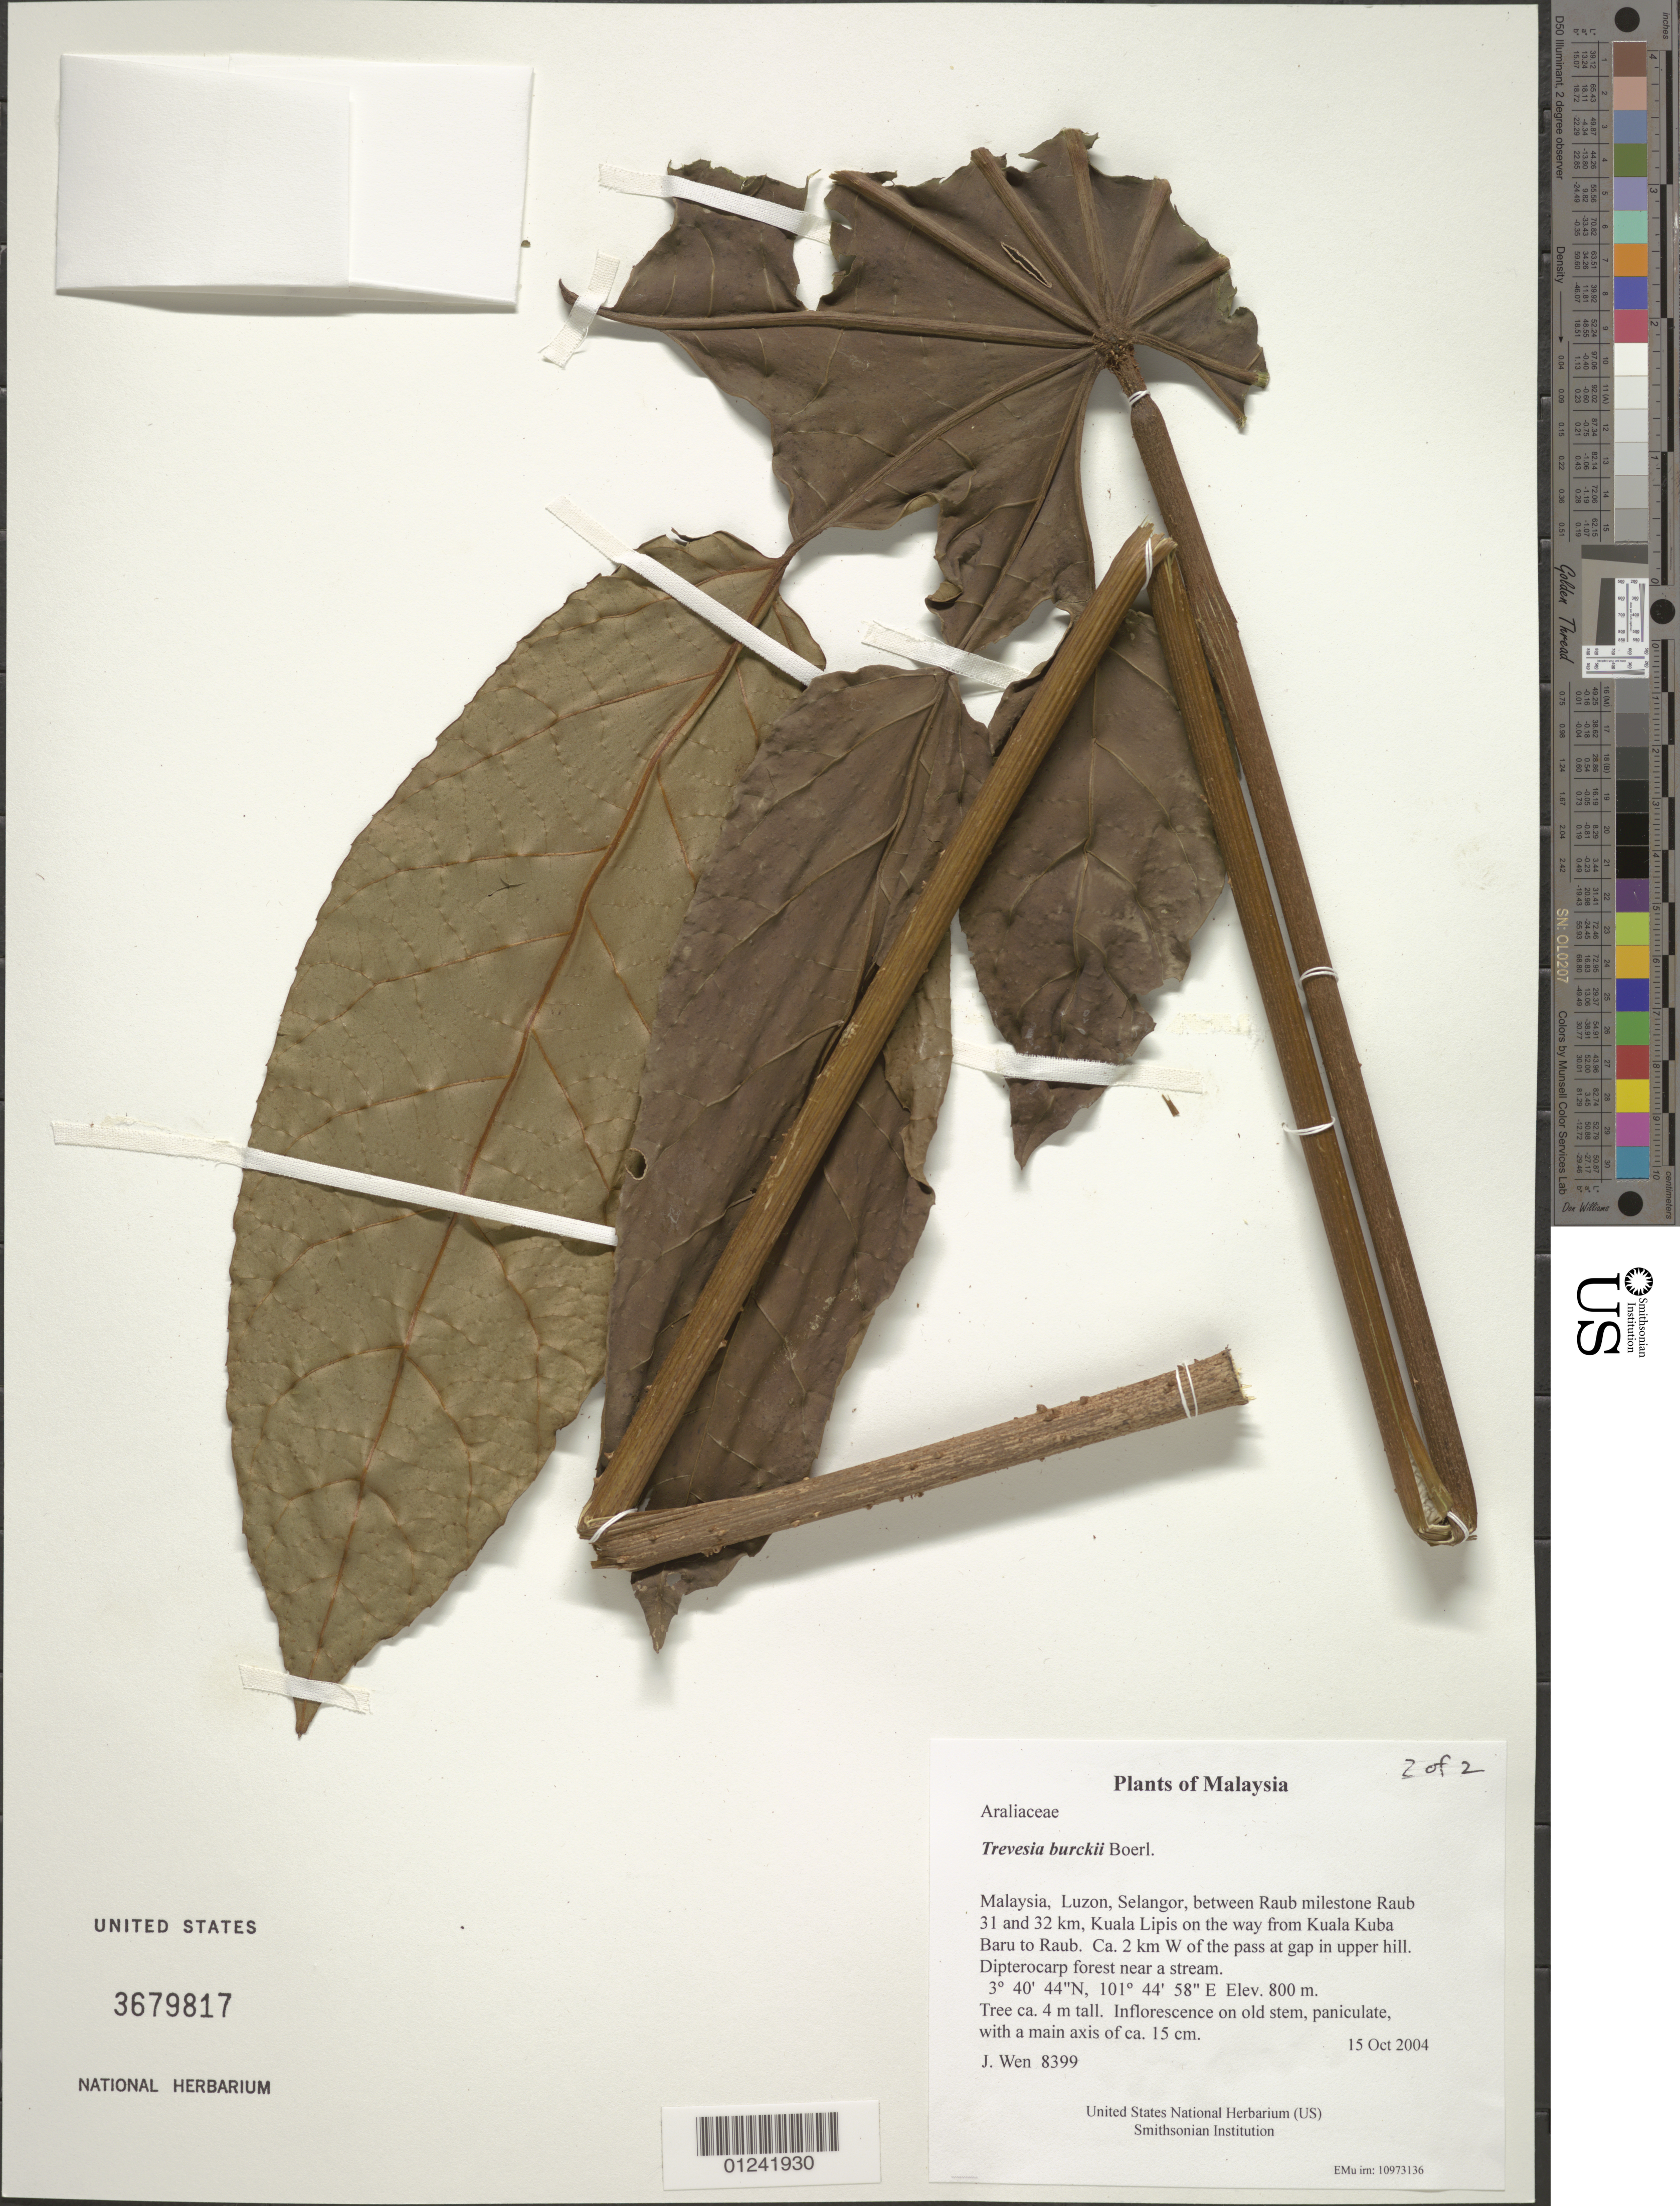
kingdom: Plantae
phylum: Tracheophyta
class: Magnoliopsida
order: Apiales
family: Araliaceae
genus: Trevesia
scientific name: Trevesia burckii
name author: Boerl.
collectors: J. Wen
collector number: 8399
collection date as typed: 15 Oct 2004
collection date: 2004-10-15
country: Malaysia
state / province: Selangor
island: Luzon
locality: between Raub milestone Raub 31 and 32 km, Kuala Lipis on the way from Kuala Kuba Baru to Raub. Ca. 2 km W of the pass at gap in upper hill. Dipterocarp forest near a stream.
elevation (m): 800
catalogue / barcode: US 3679817